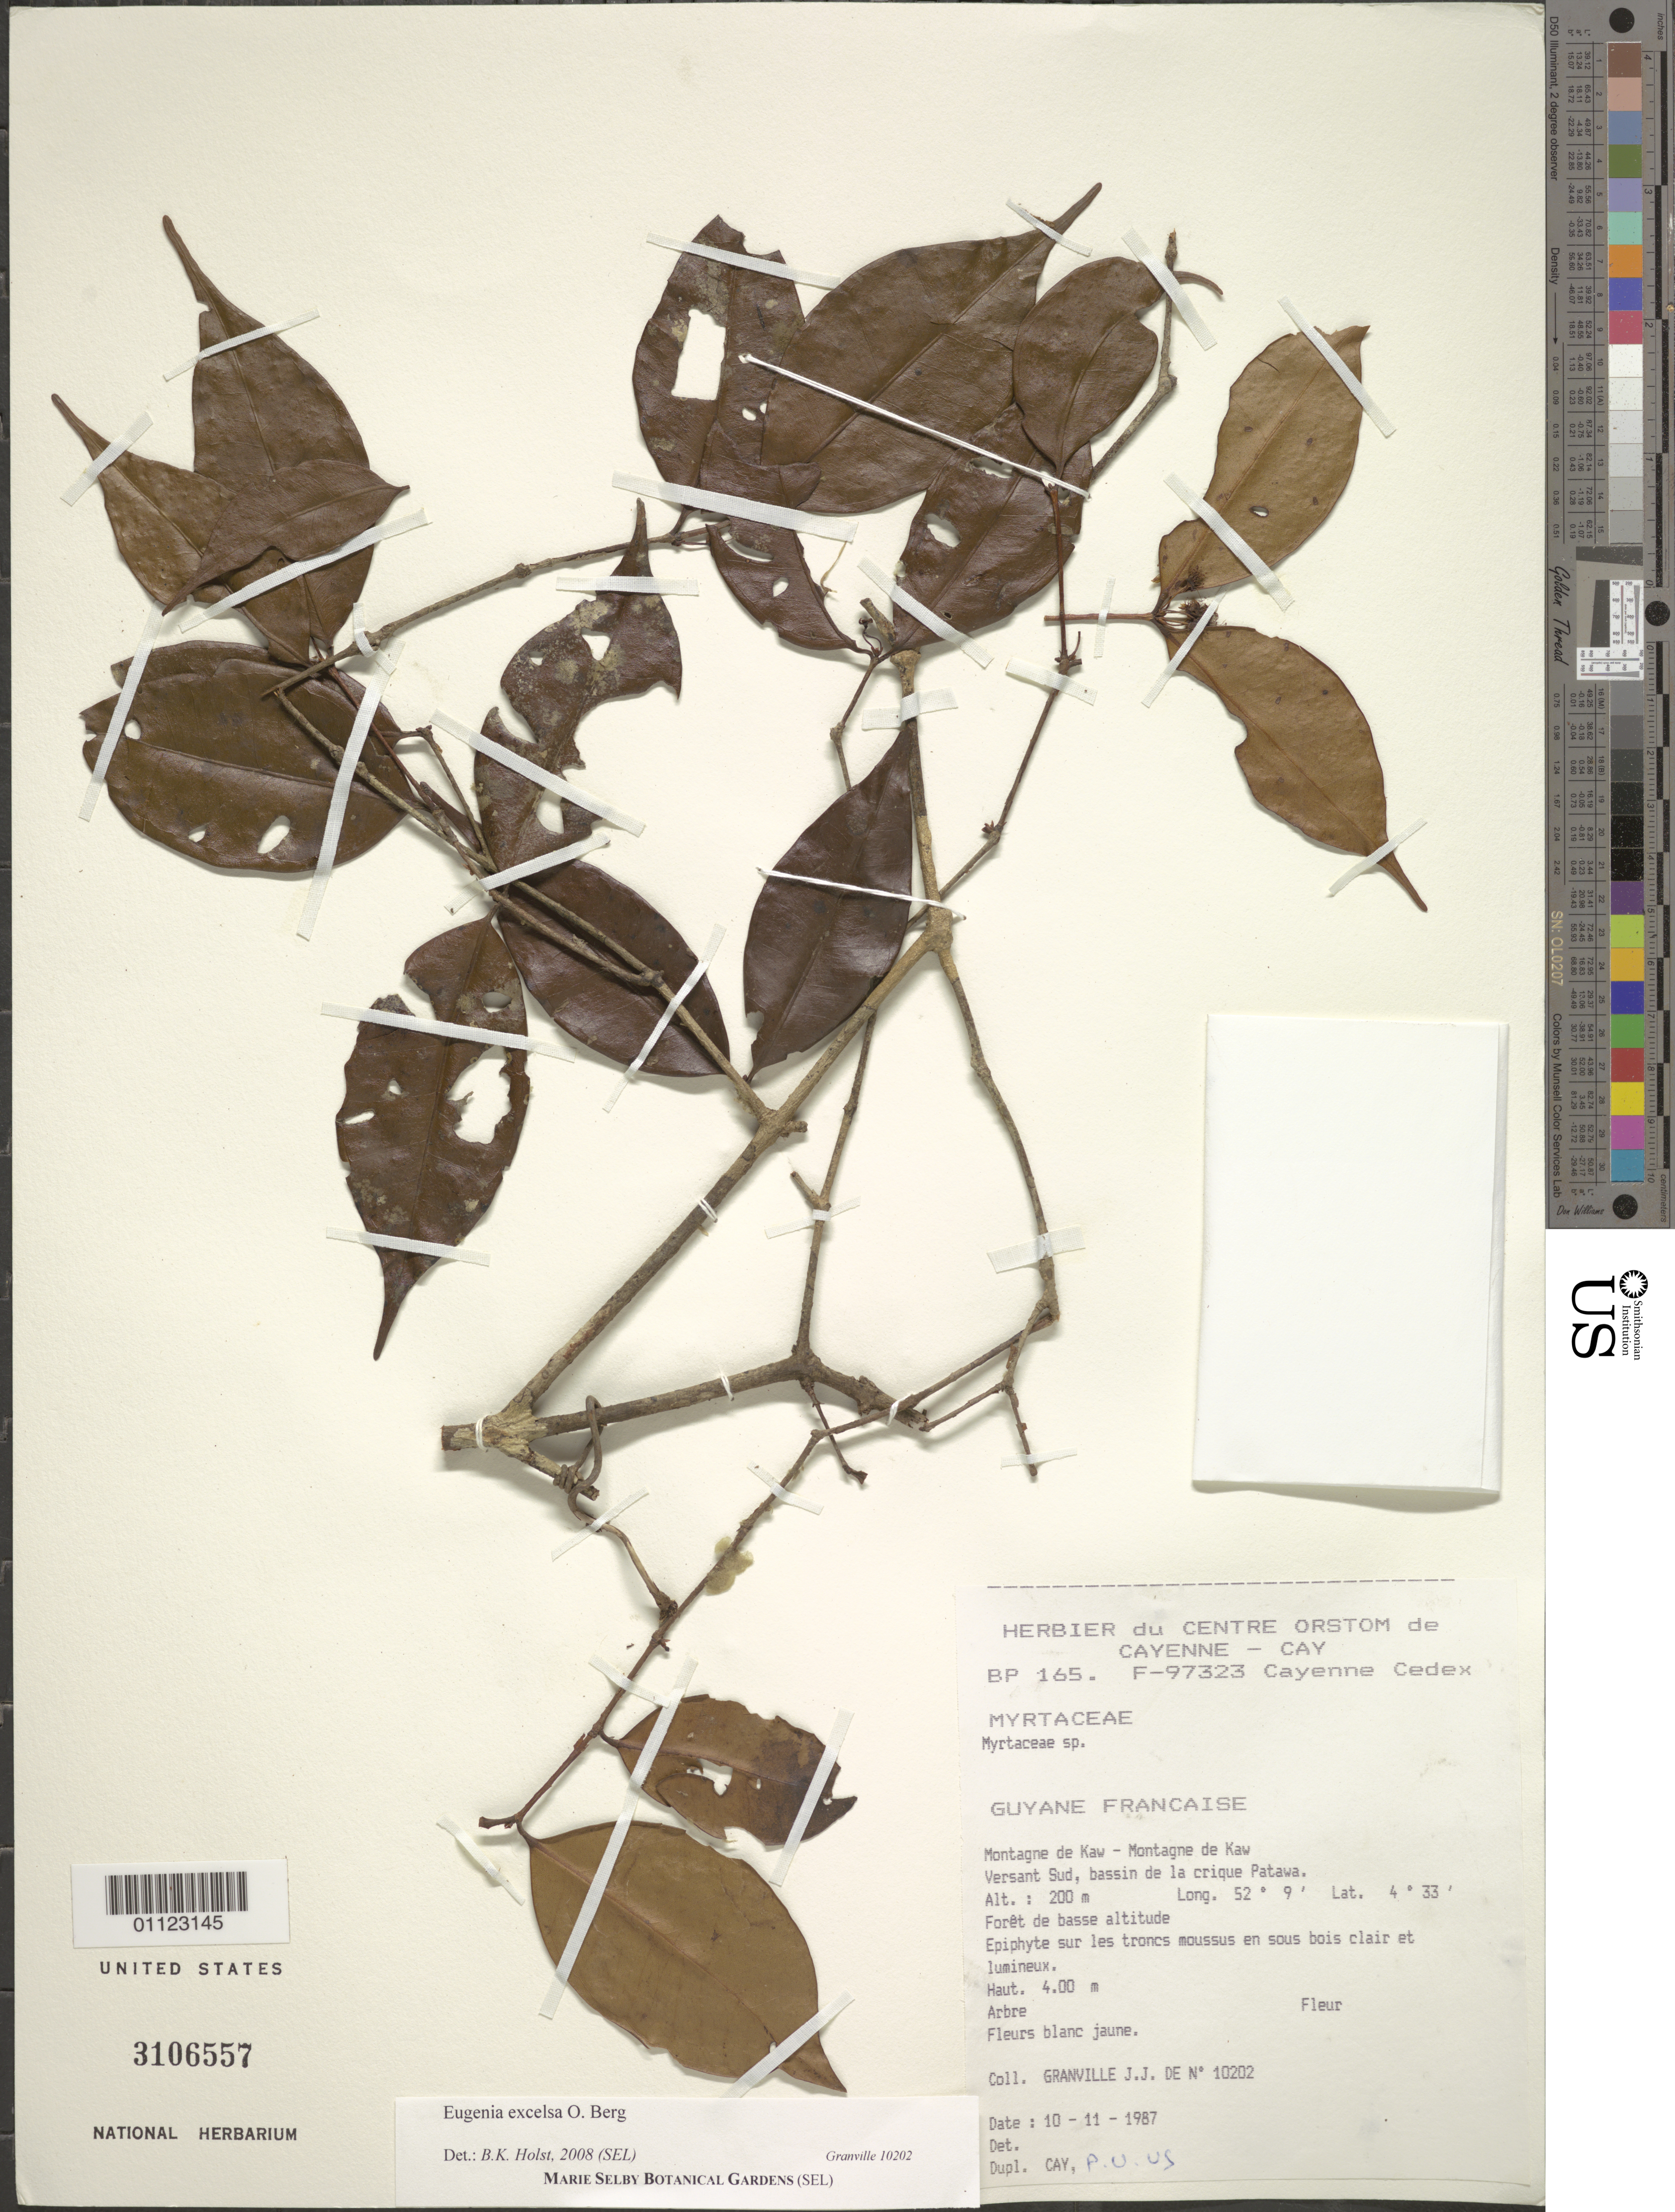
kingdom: Plantae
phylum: Tracheophyta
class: Magnoliopsida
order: Myrtales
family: Myrtaceae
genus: Eugenia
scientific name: Eugenia excelsa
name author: O. Berg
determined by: Holst, Bruce K.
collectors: J.-J. de Granville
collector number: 10202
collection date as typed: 10 - 11- 1987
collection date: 1987-11-10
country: French Guiana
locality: Montagne de Kaw, versant sud, bassin de la crique Patawa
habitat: Foret de basse alitutde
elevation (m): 200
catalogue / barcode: US 3106557